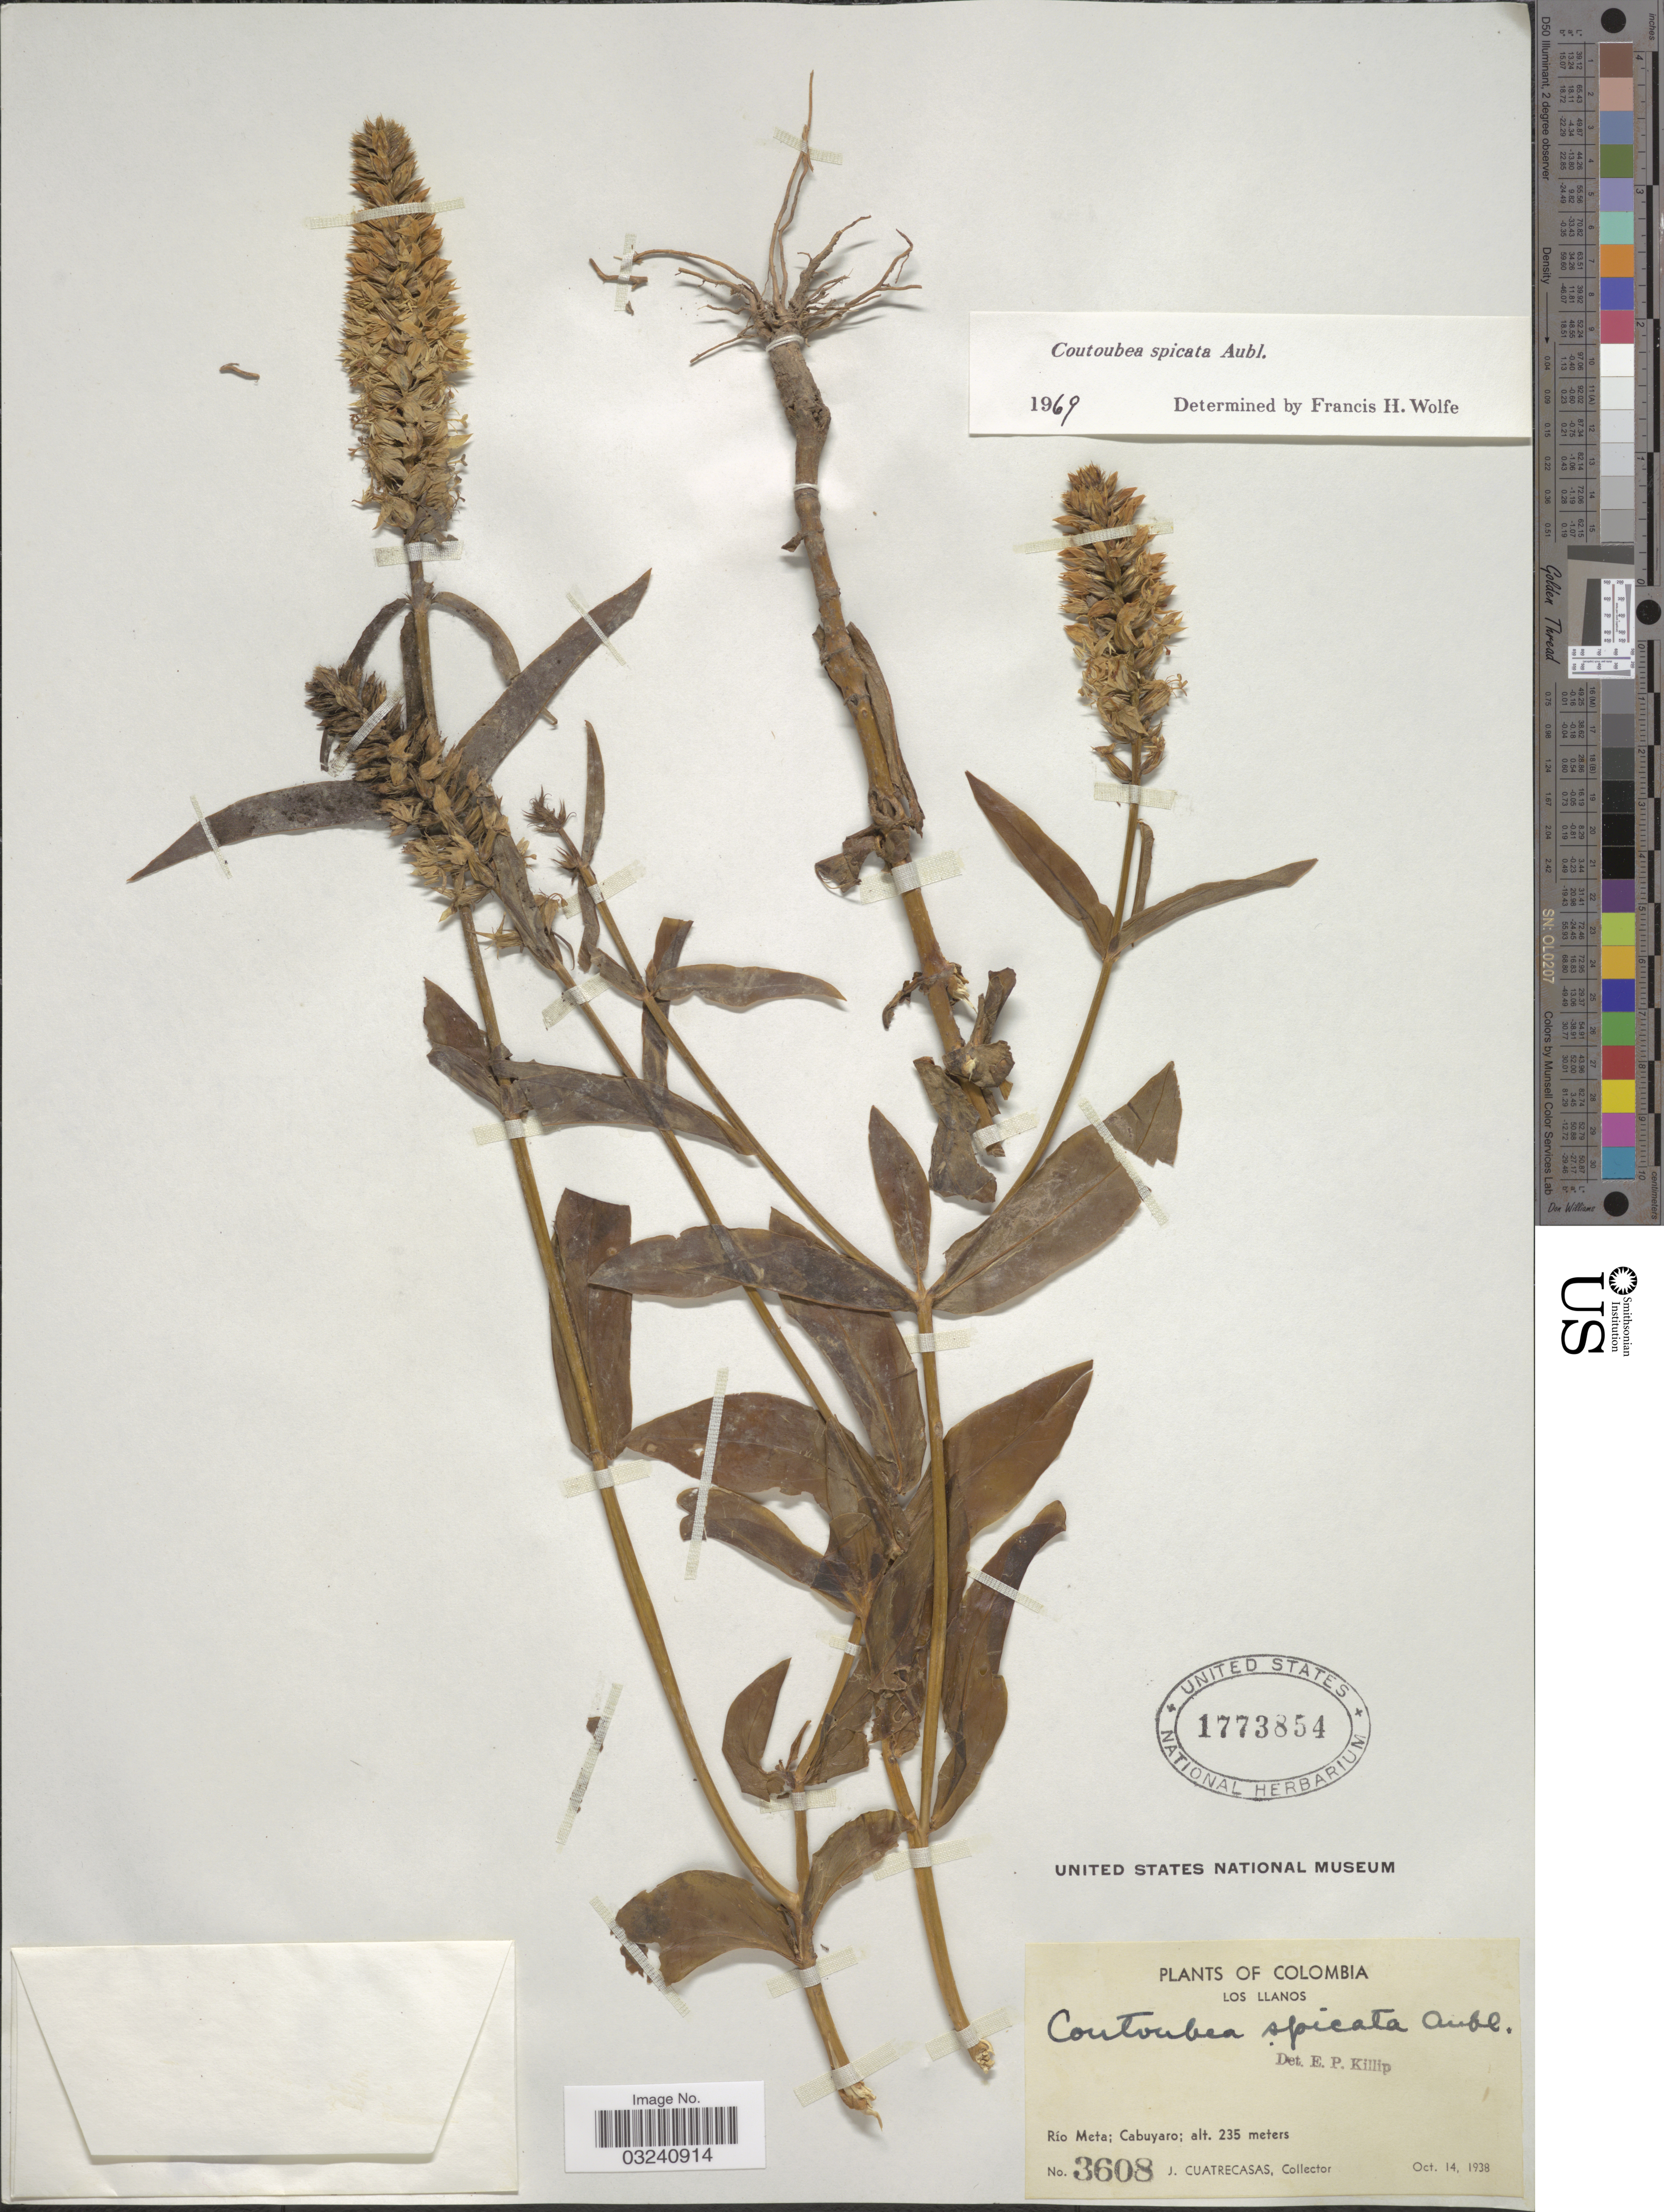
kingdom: Plantae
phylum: Tracheophyta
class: Magnoliopsida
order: Gentianales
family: Gentianaceae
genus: Coutoubea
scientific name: Coutoubea spicata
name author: Aubl.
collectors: J. Cuatrecasas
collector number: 3608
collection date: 1938-10-14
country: Colombia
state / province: Meta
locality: Los Llanos. Río Meta; Cabuyaro.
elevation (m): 235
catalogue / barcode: US 1773854